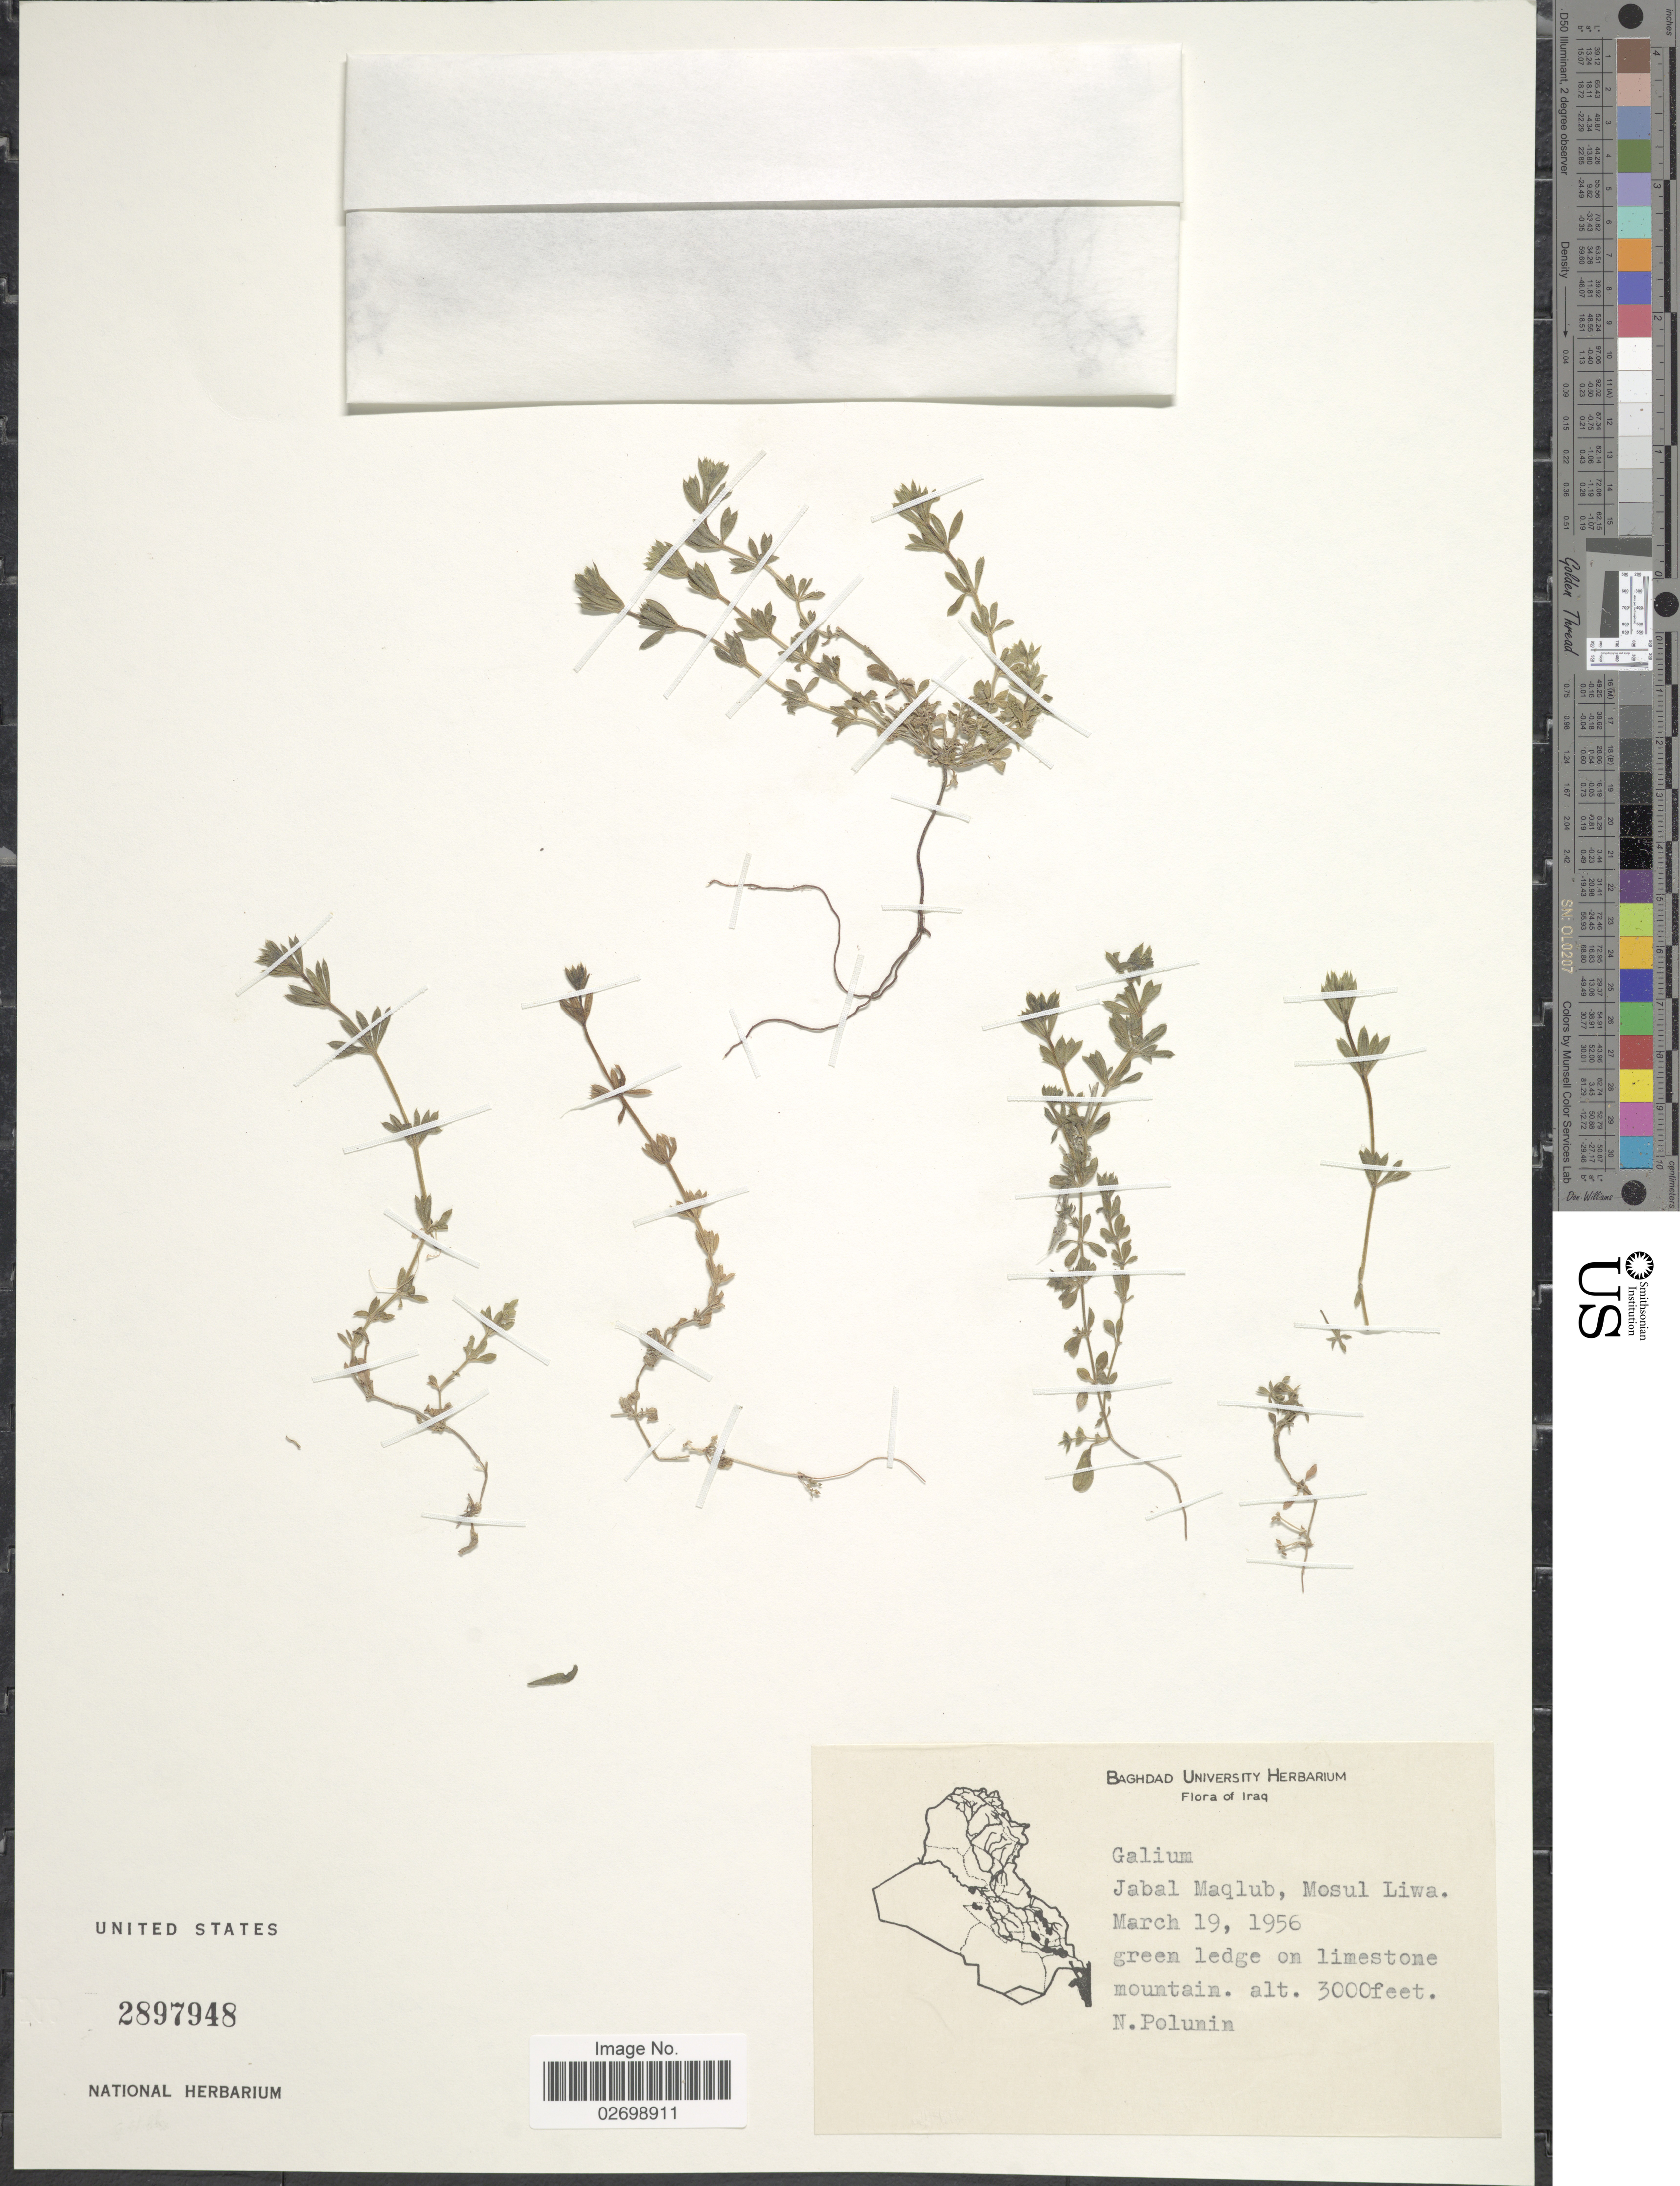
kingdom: Plantae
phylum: Tracheophyta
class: Magnoliopsida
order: Gentianales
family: Rubiaceae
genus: Galium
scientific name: Galium sp.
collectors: N. V. Polunin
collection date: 1956-03-19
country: Iraq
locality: Jabal Maqlub, Mosul Liwa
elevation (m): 914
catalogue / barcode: US 2897948